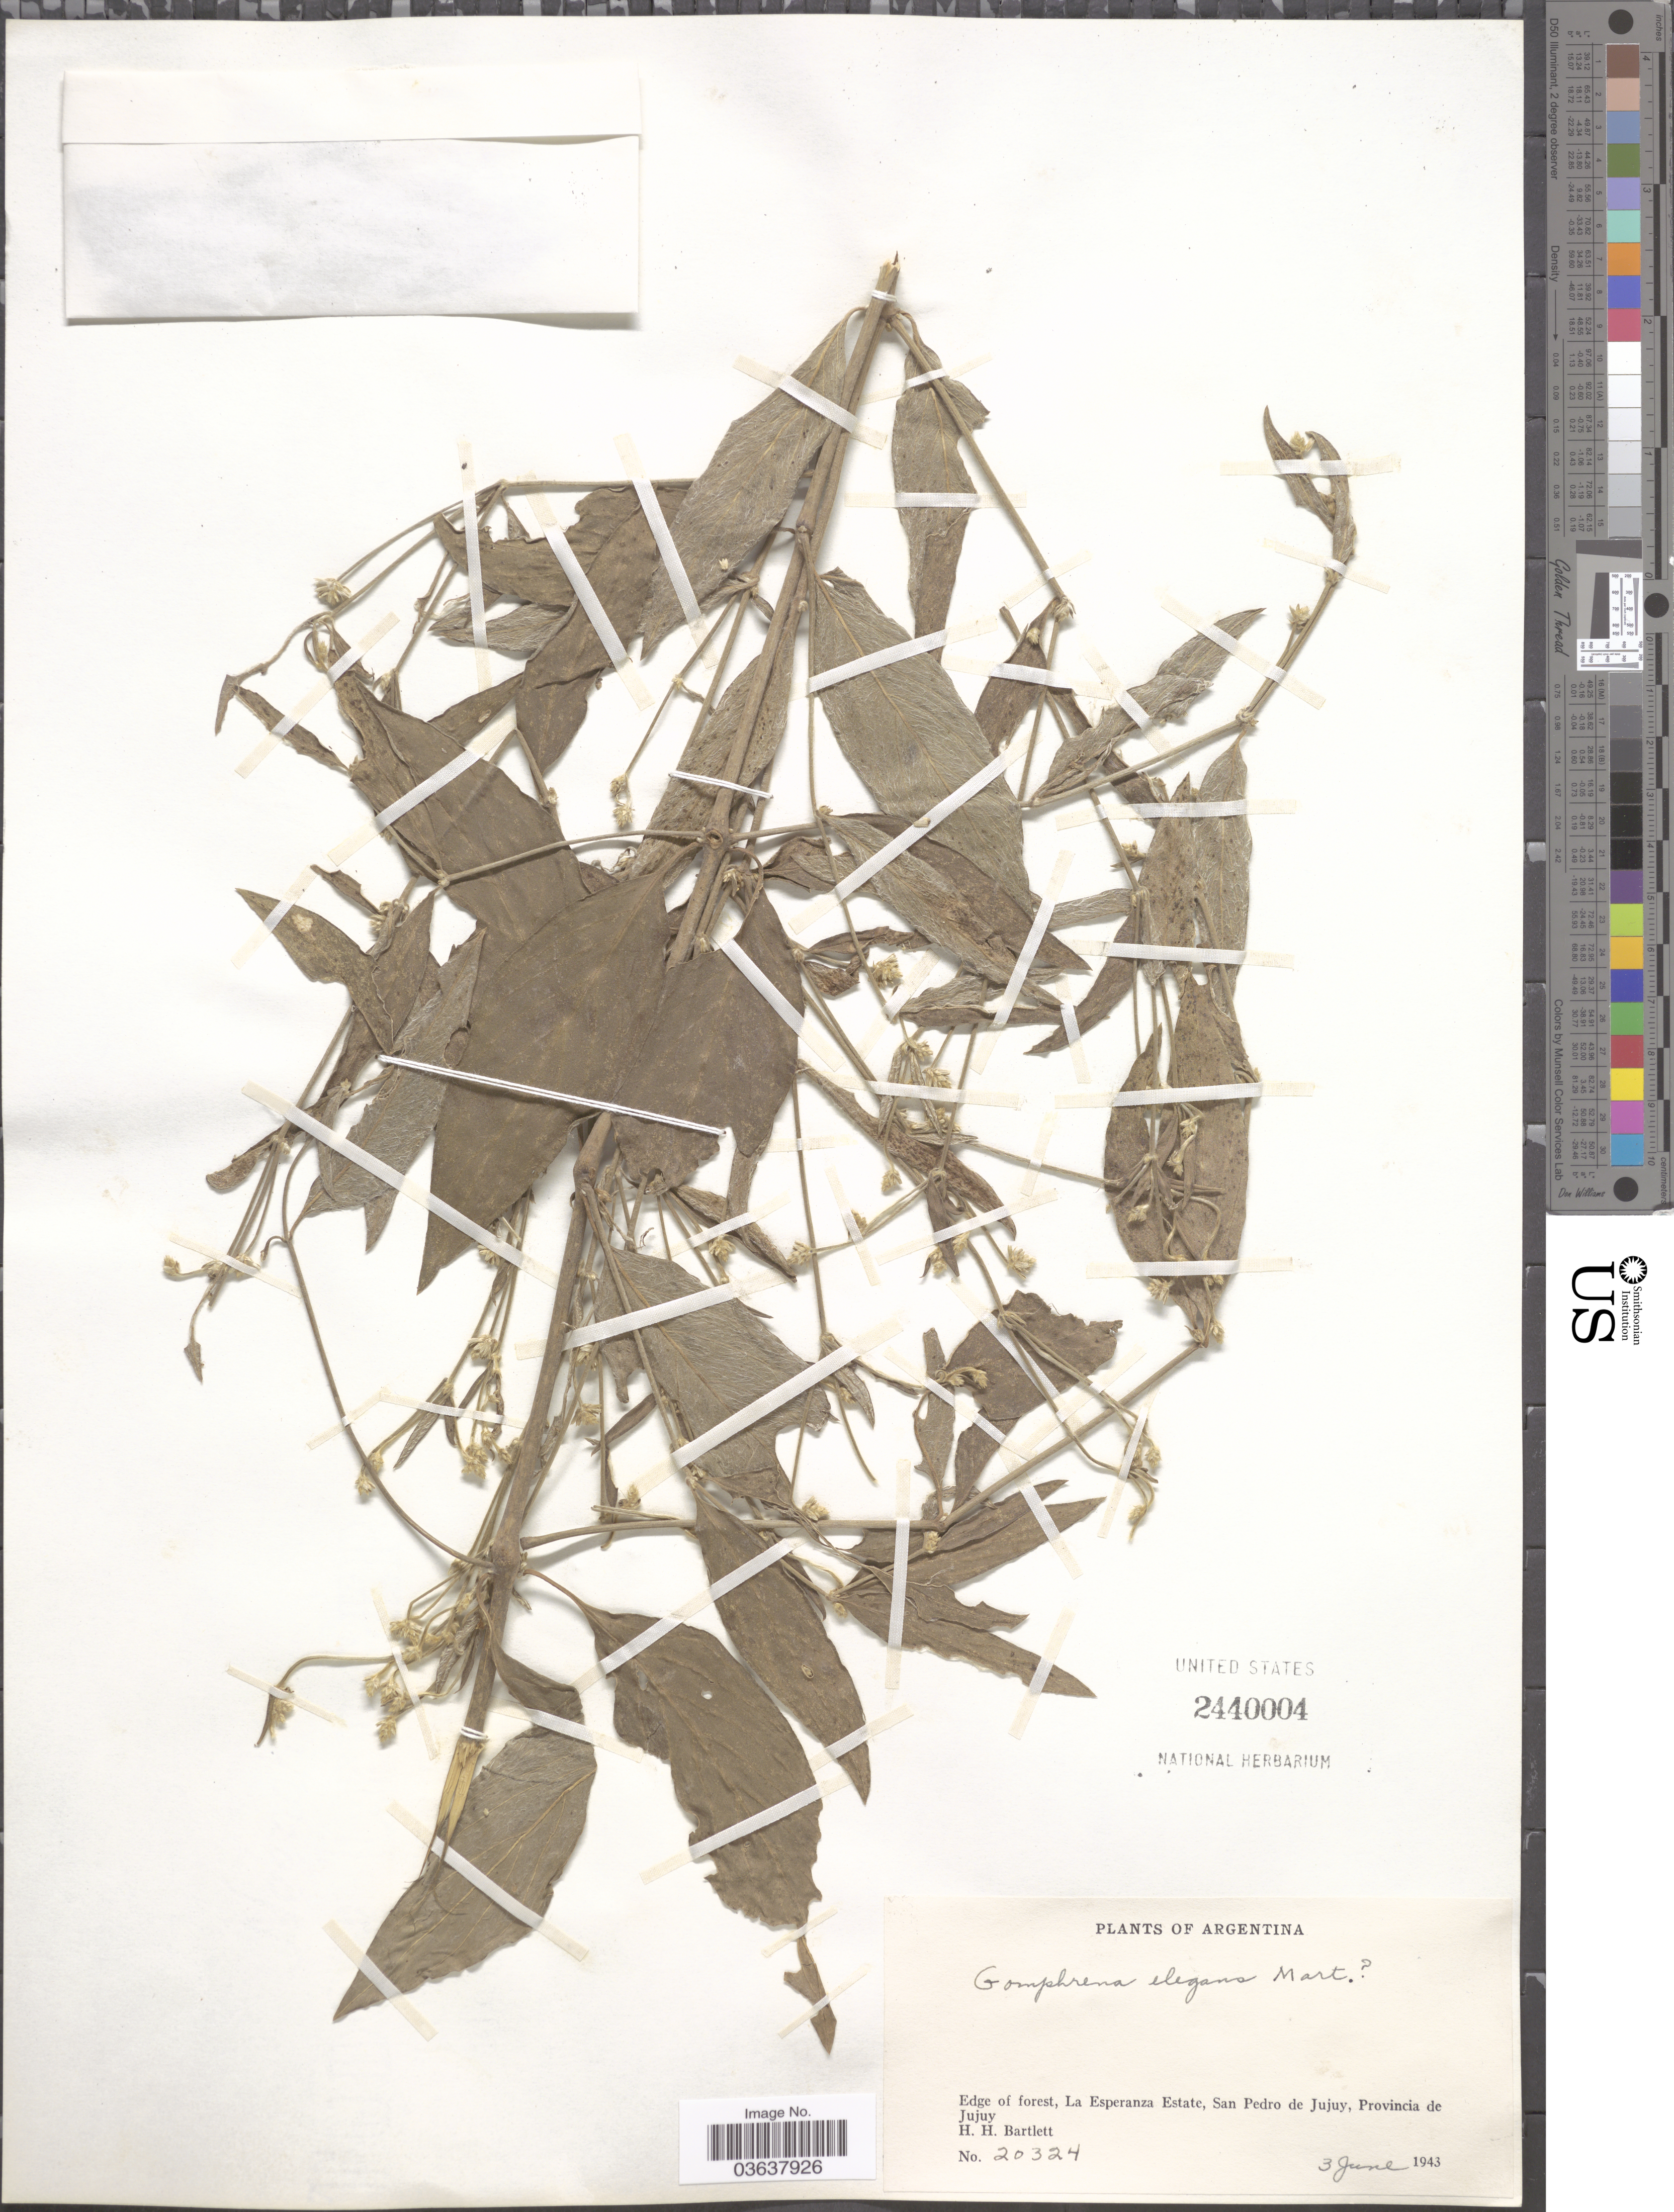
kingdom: Plantae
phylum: Tracheophyta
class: Magnoliopsida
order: Caryophyllales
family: Amaranthaceae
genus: Gomphrena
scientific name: Gomphrena elegans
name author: Mart.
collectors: H. H. Bartlett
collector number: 20324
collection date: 1943-06-03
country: Argentina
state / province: Jujuy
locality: La Esperanza Estate, San Pedro de Jujuy.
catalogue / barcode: US 2440004